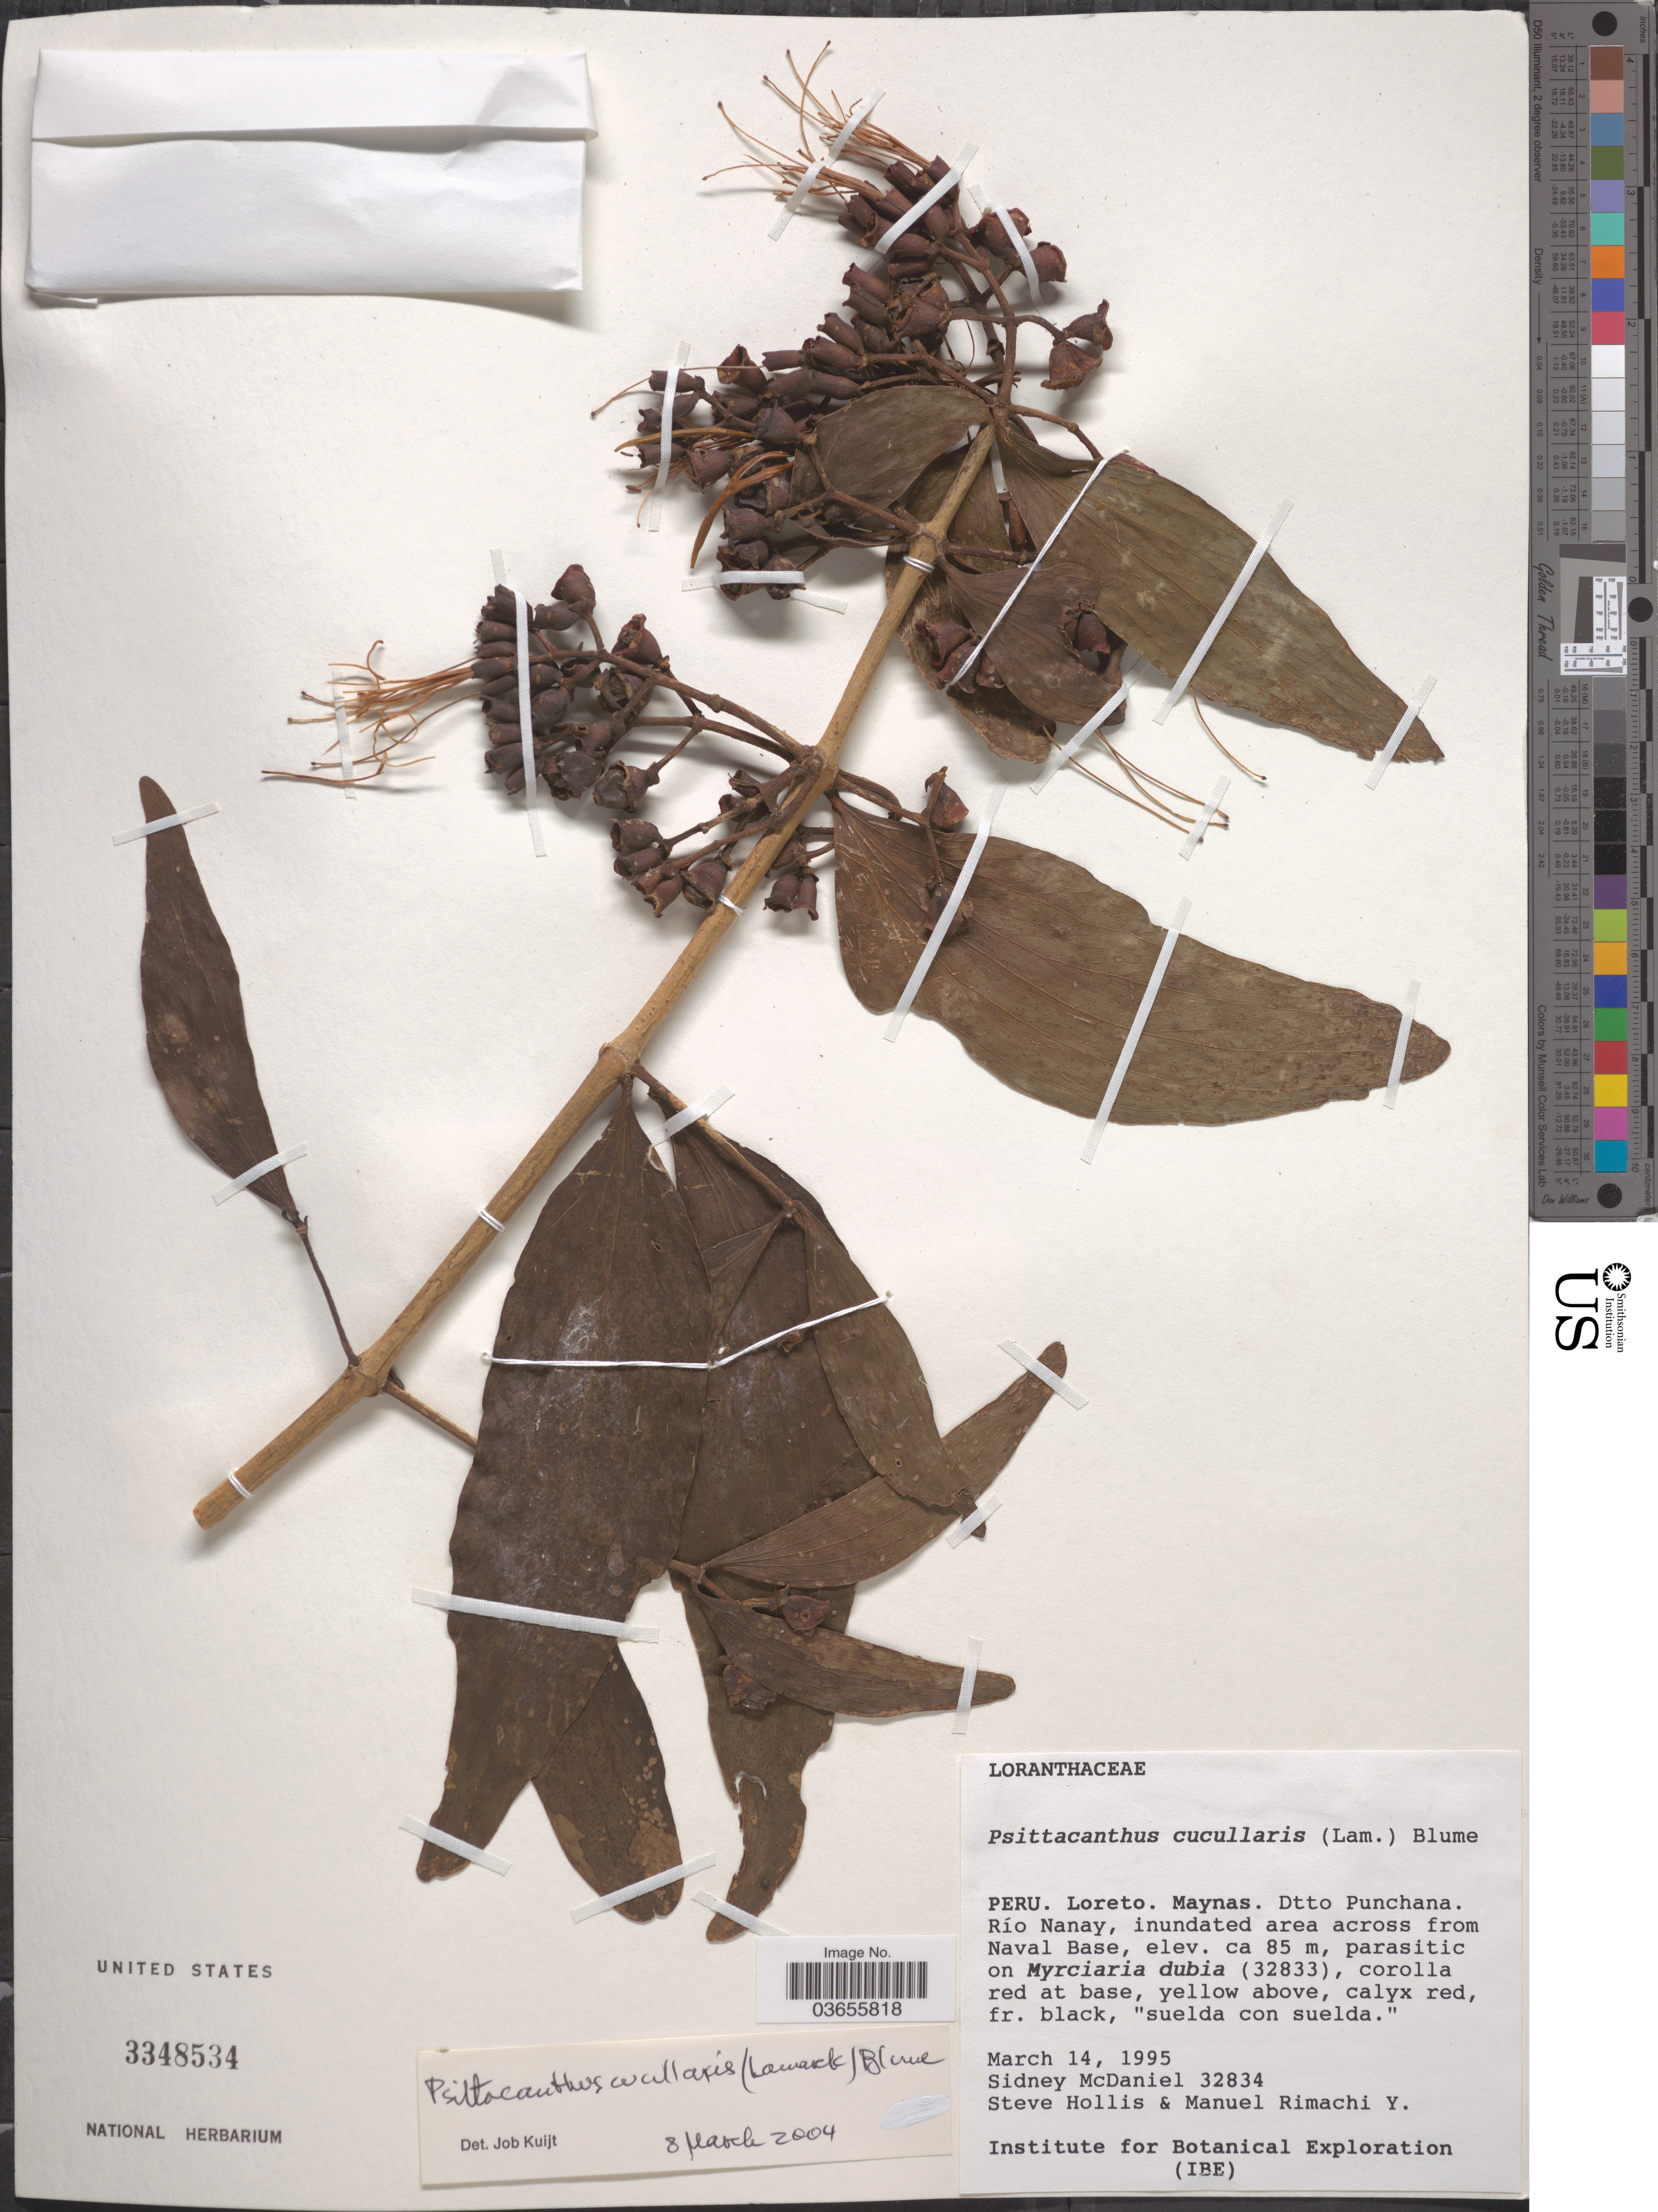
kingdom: Plantae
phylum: Tracheophyta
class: Magnoliopsida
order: Santalales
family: Loranthaceae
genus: Psittacanthus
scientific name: Psittacanthus cucullaris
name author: (Kunth) G. Don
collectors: S. McDaniel, S. Hollis & M. Rimachi Y.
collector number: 32834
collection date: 1995-03-14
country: Peru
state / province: Loreto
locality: Maynas. Dtto. Punchana. Río Nanay, inundated area across from Naval Base.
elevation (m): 85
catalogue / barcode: US 3348534